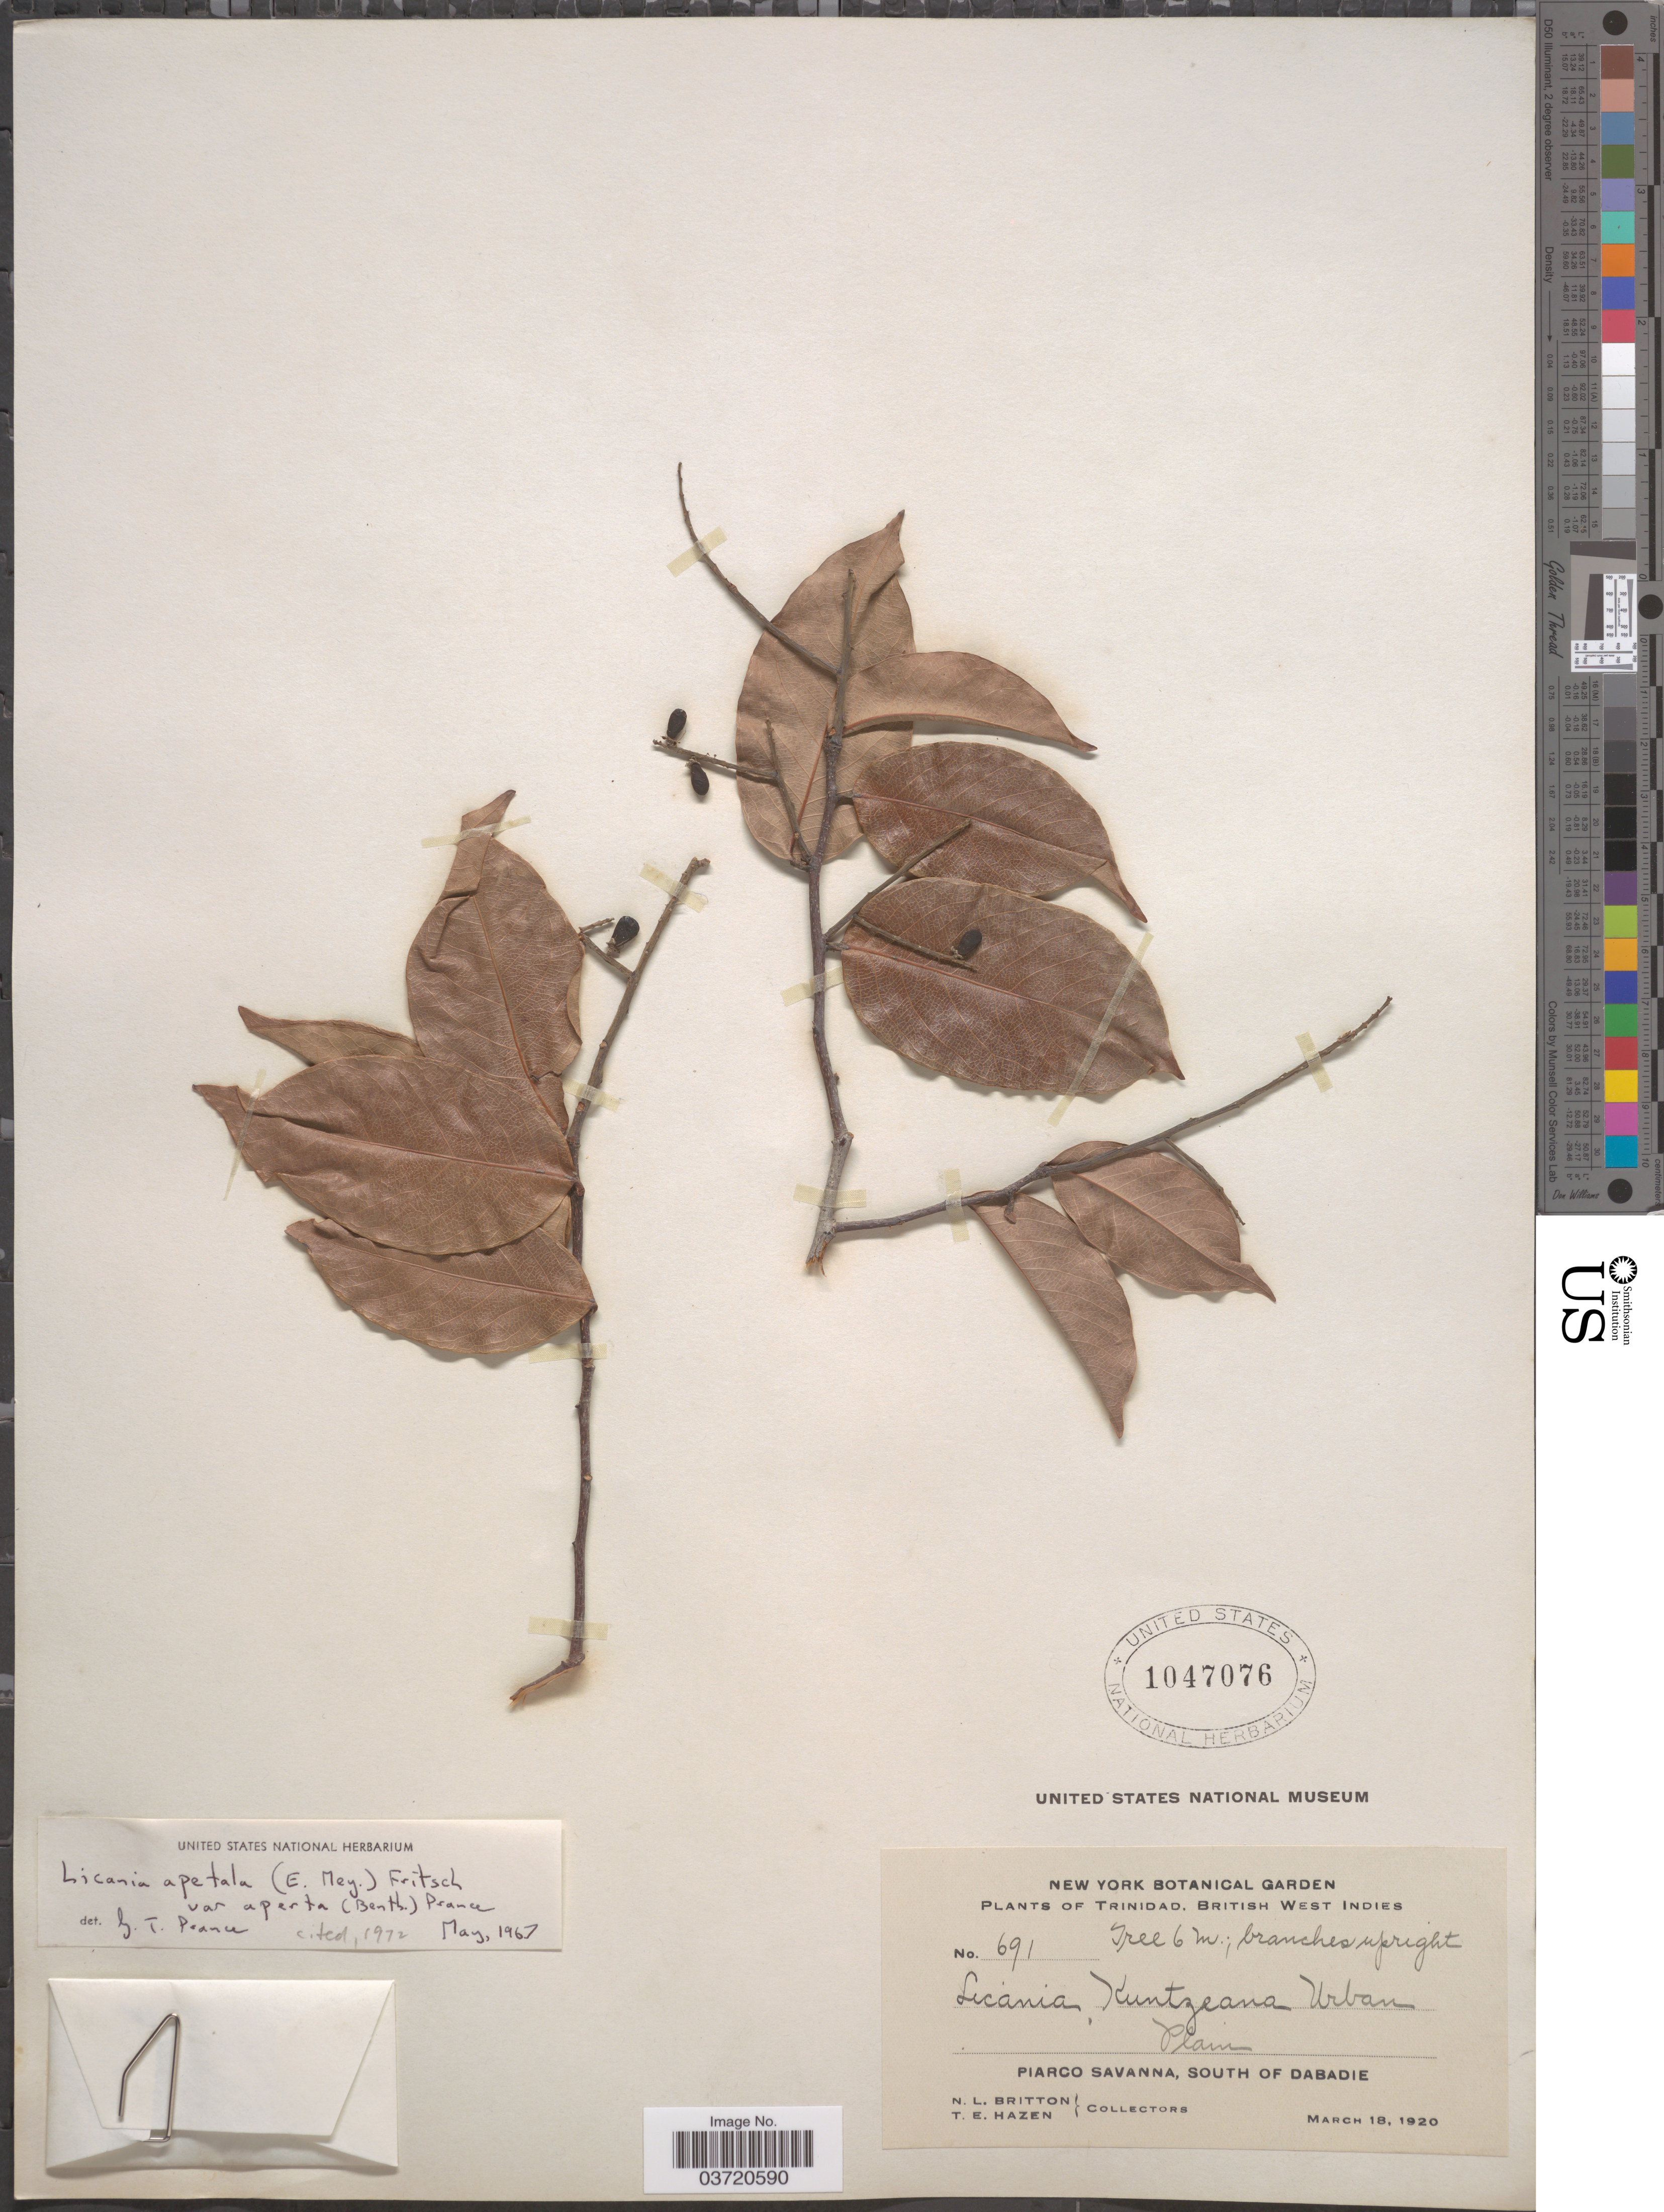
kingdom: Plantae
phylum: Tracheophyta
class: Magnoliopsida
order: Malpighiales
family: Chrysobalanaceae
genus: Leptobalanus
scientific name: Leptobalanus apetalus var. apertus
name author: (Benth.) Sothers & Prance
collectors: N. Britton & T. E. Hazen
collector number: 691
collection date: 1920-03-18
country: Trinidad and Tobago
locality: Trinidad, British West Indies. Piarco Savanna, south of Dabadie.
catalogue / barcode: US 1047076